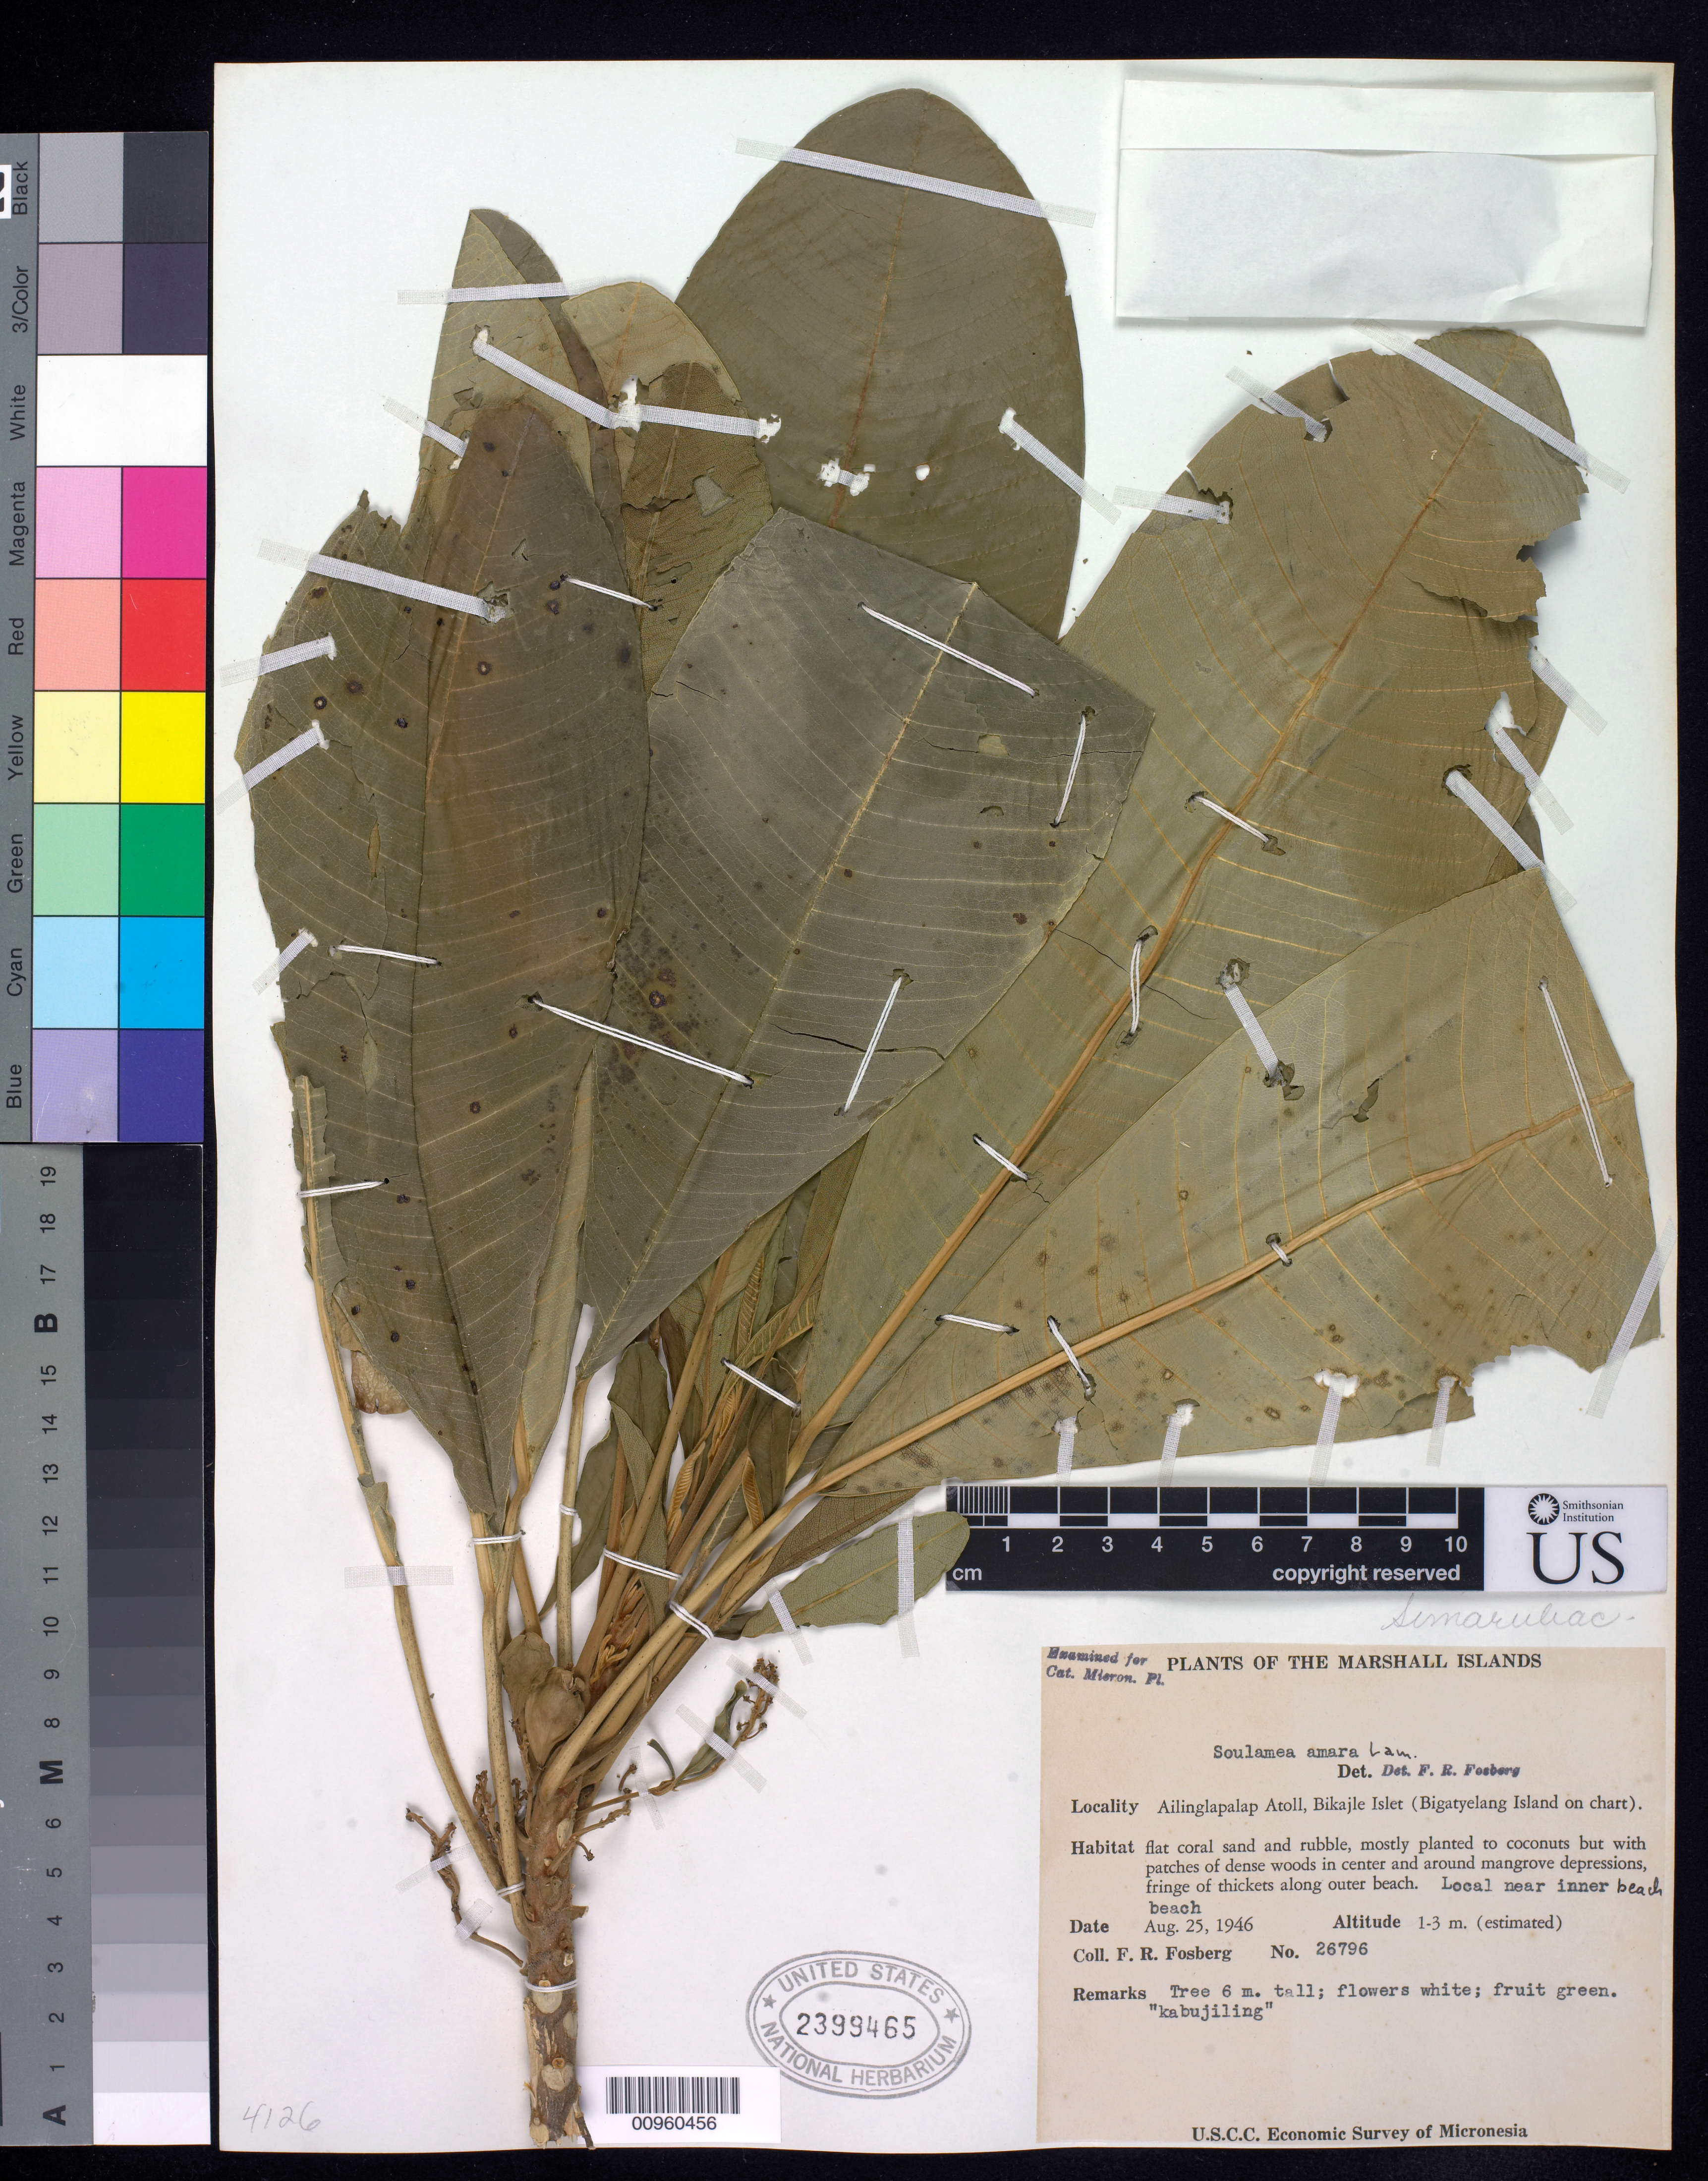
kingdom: Plantae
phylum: Tracheophyta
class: Magnoliopsida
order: Sapindales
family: Simaroubaceae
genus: Soulamea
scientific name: Soulamea amara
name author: Lam.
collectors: F. R. Fosberg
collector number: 26796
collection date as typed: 25 Aug 1946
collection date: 1946-08-25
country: Marshall Islands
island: Ailinglaplap [Ailinglapalap] Atoll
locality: Bilajle Islet, Bigatyelang Island on chart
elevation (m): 1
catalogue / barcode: US 2399465